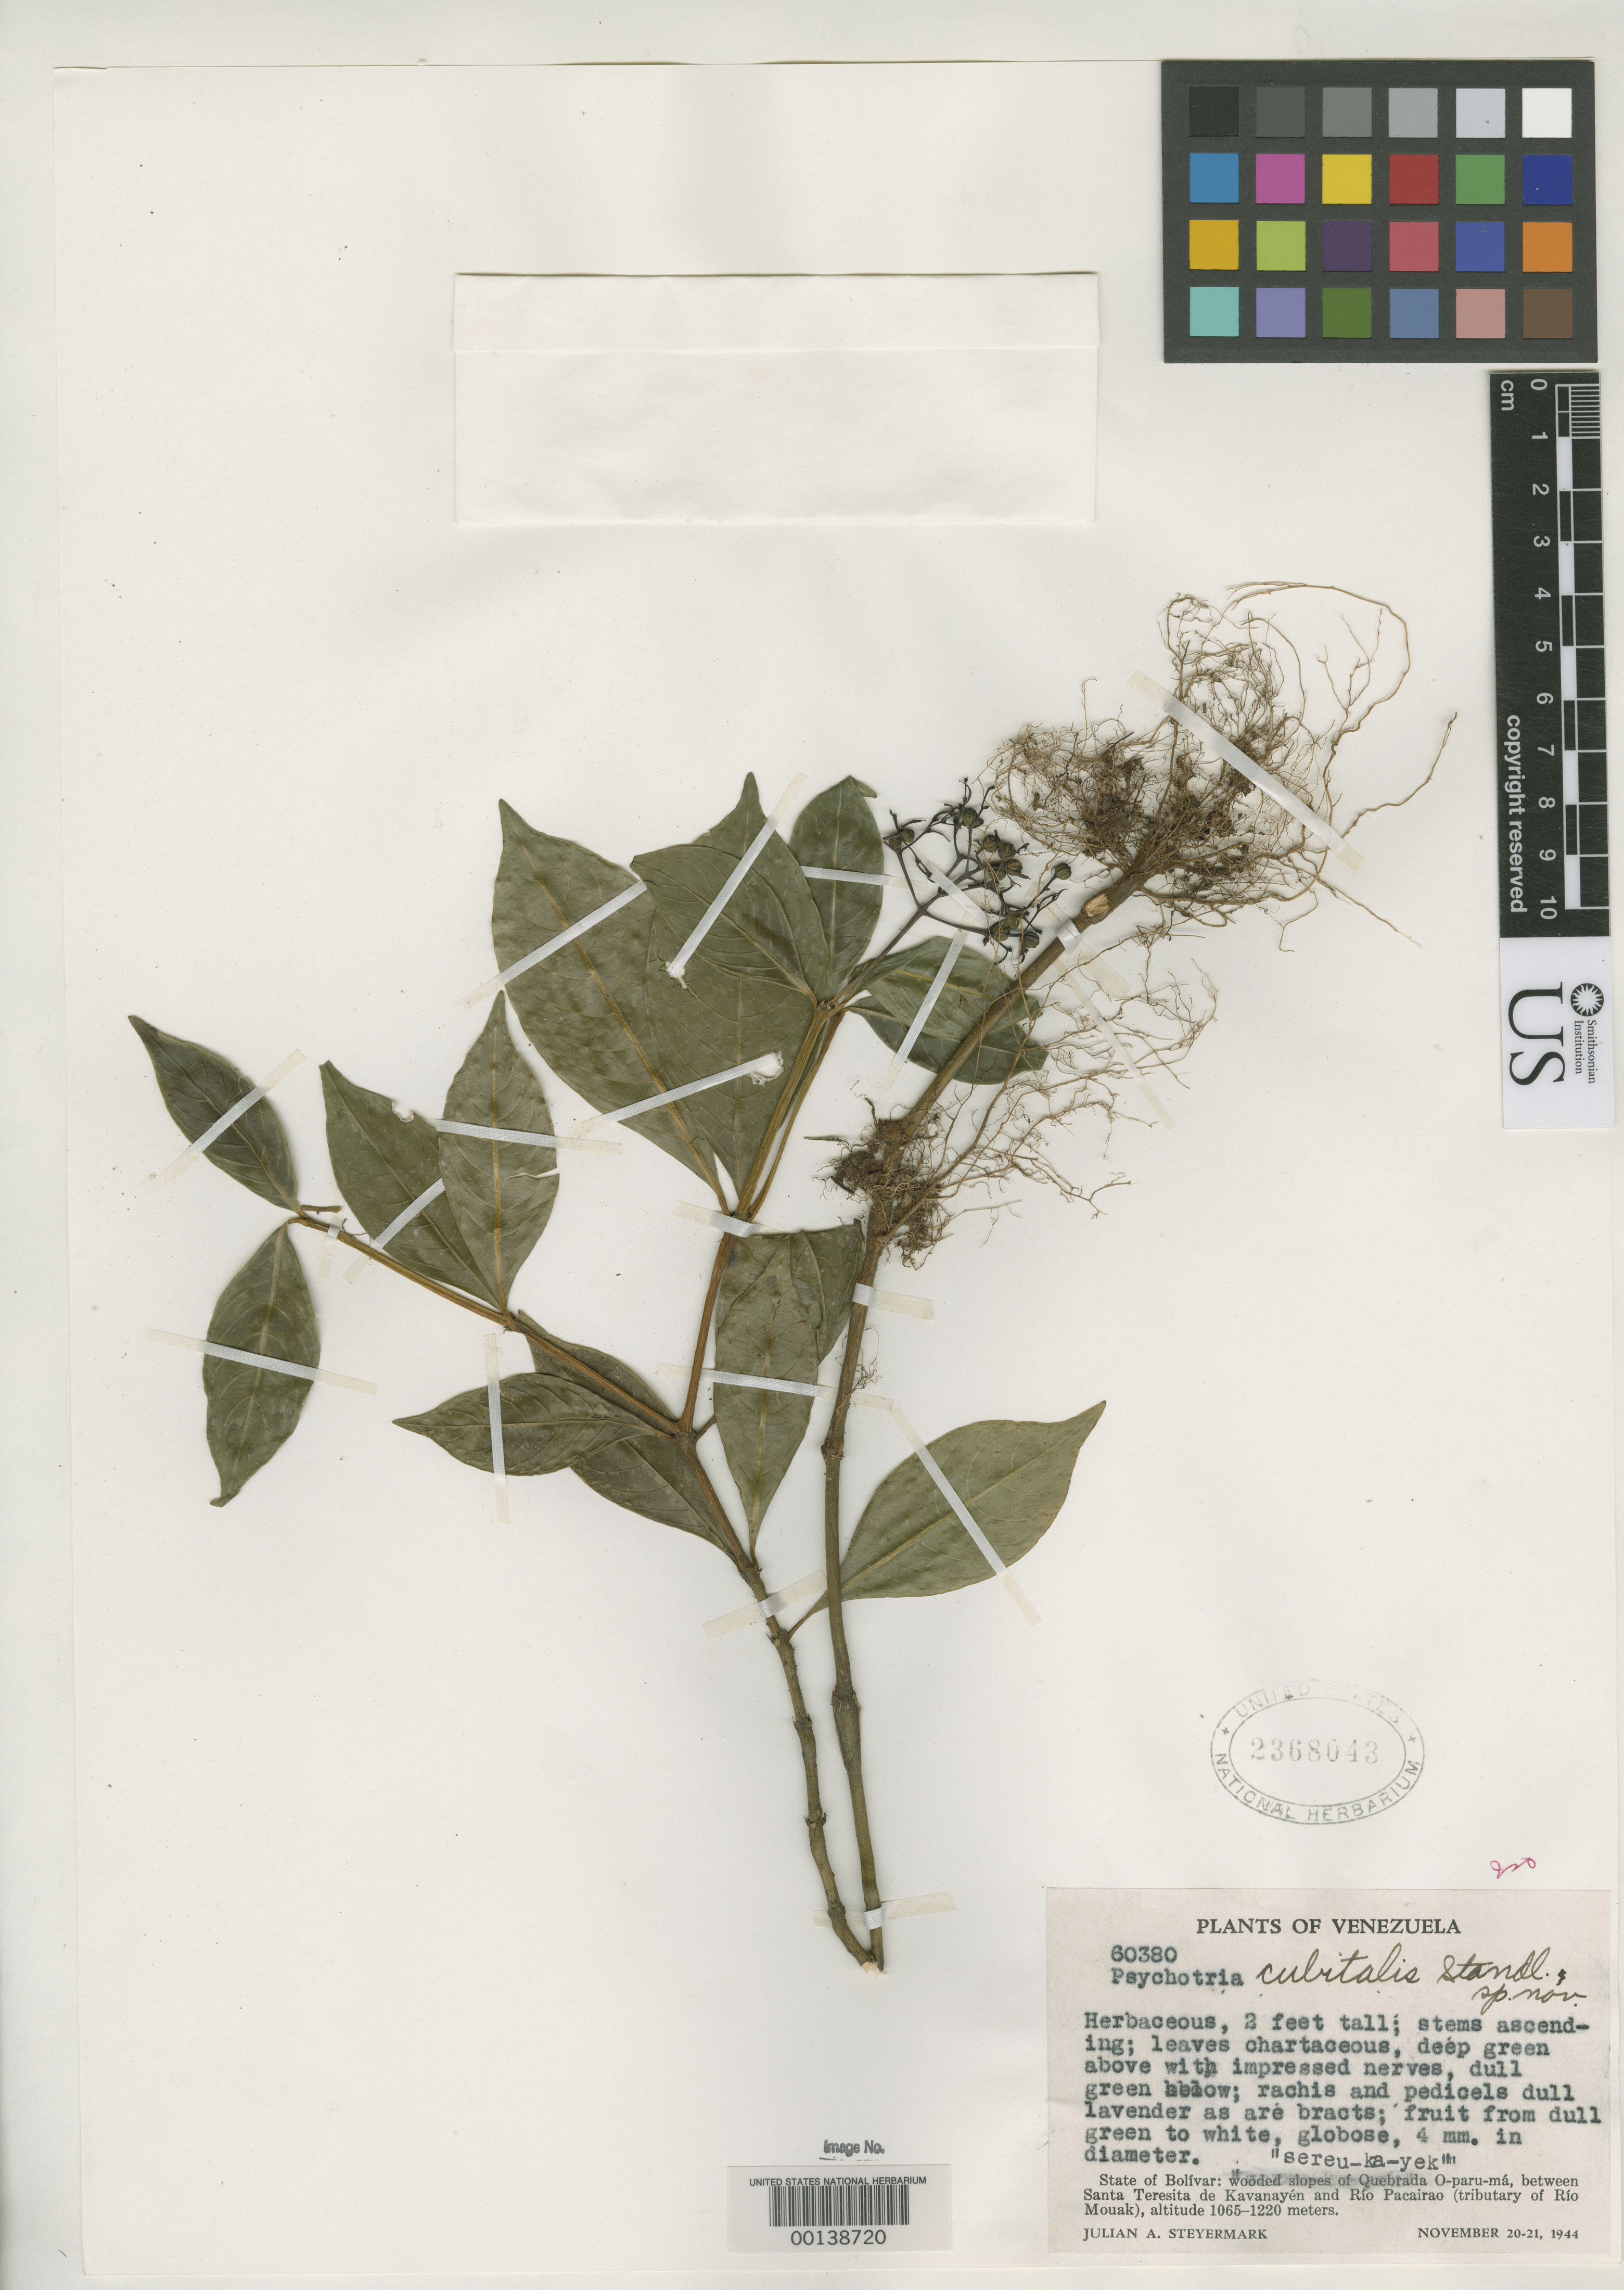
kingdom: Plantae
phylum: Tracheophyta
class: Magnoliopsida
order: Gentianales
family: Rubiaceae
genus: Psychotria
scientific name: Psychotria cubitalis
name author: Standl. & Steyerm.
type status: Isotype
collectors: J. Steyermark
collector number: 60380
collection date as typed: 20 Nov 1944 to 21 Nov 1944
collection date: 1944-11-20/1944-11-21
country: Venezuela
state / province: Bolivar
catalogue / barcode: US 2368043